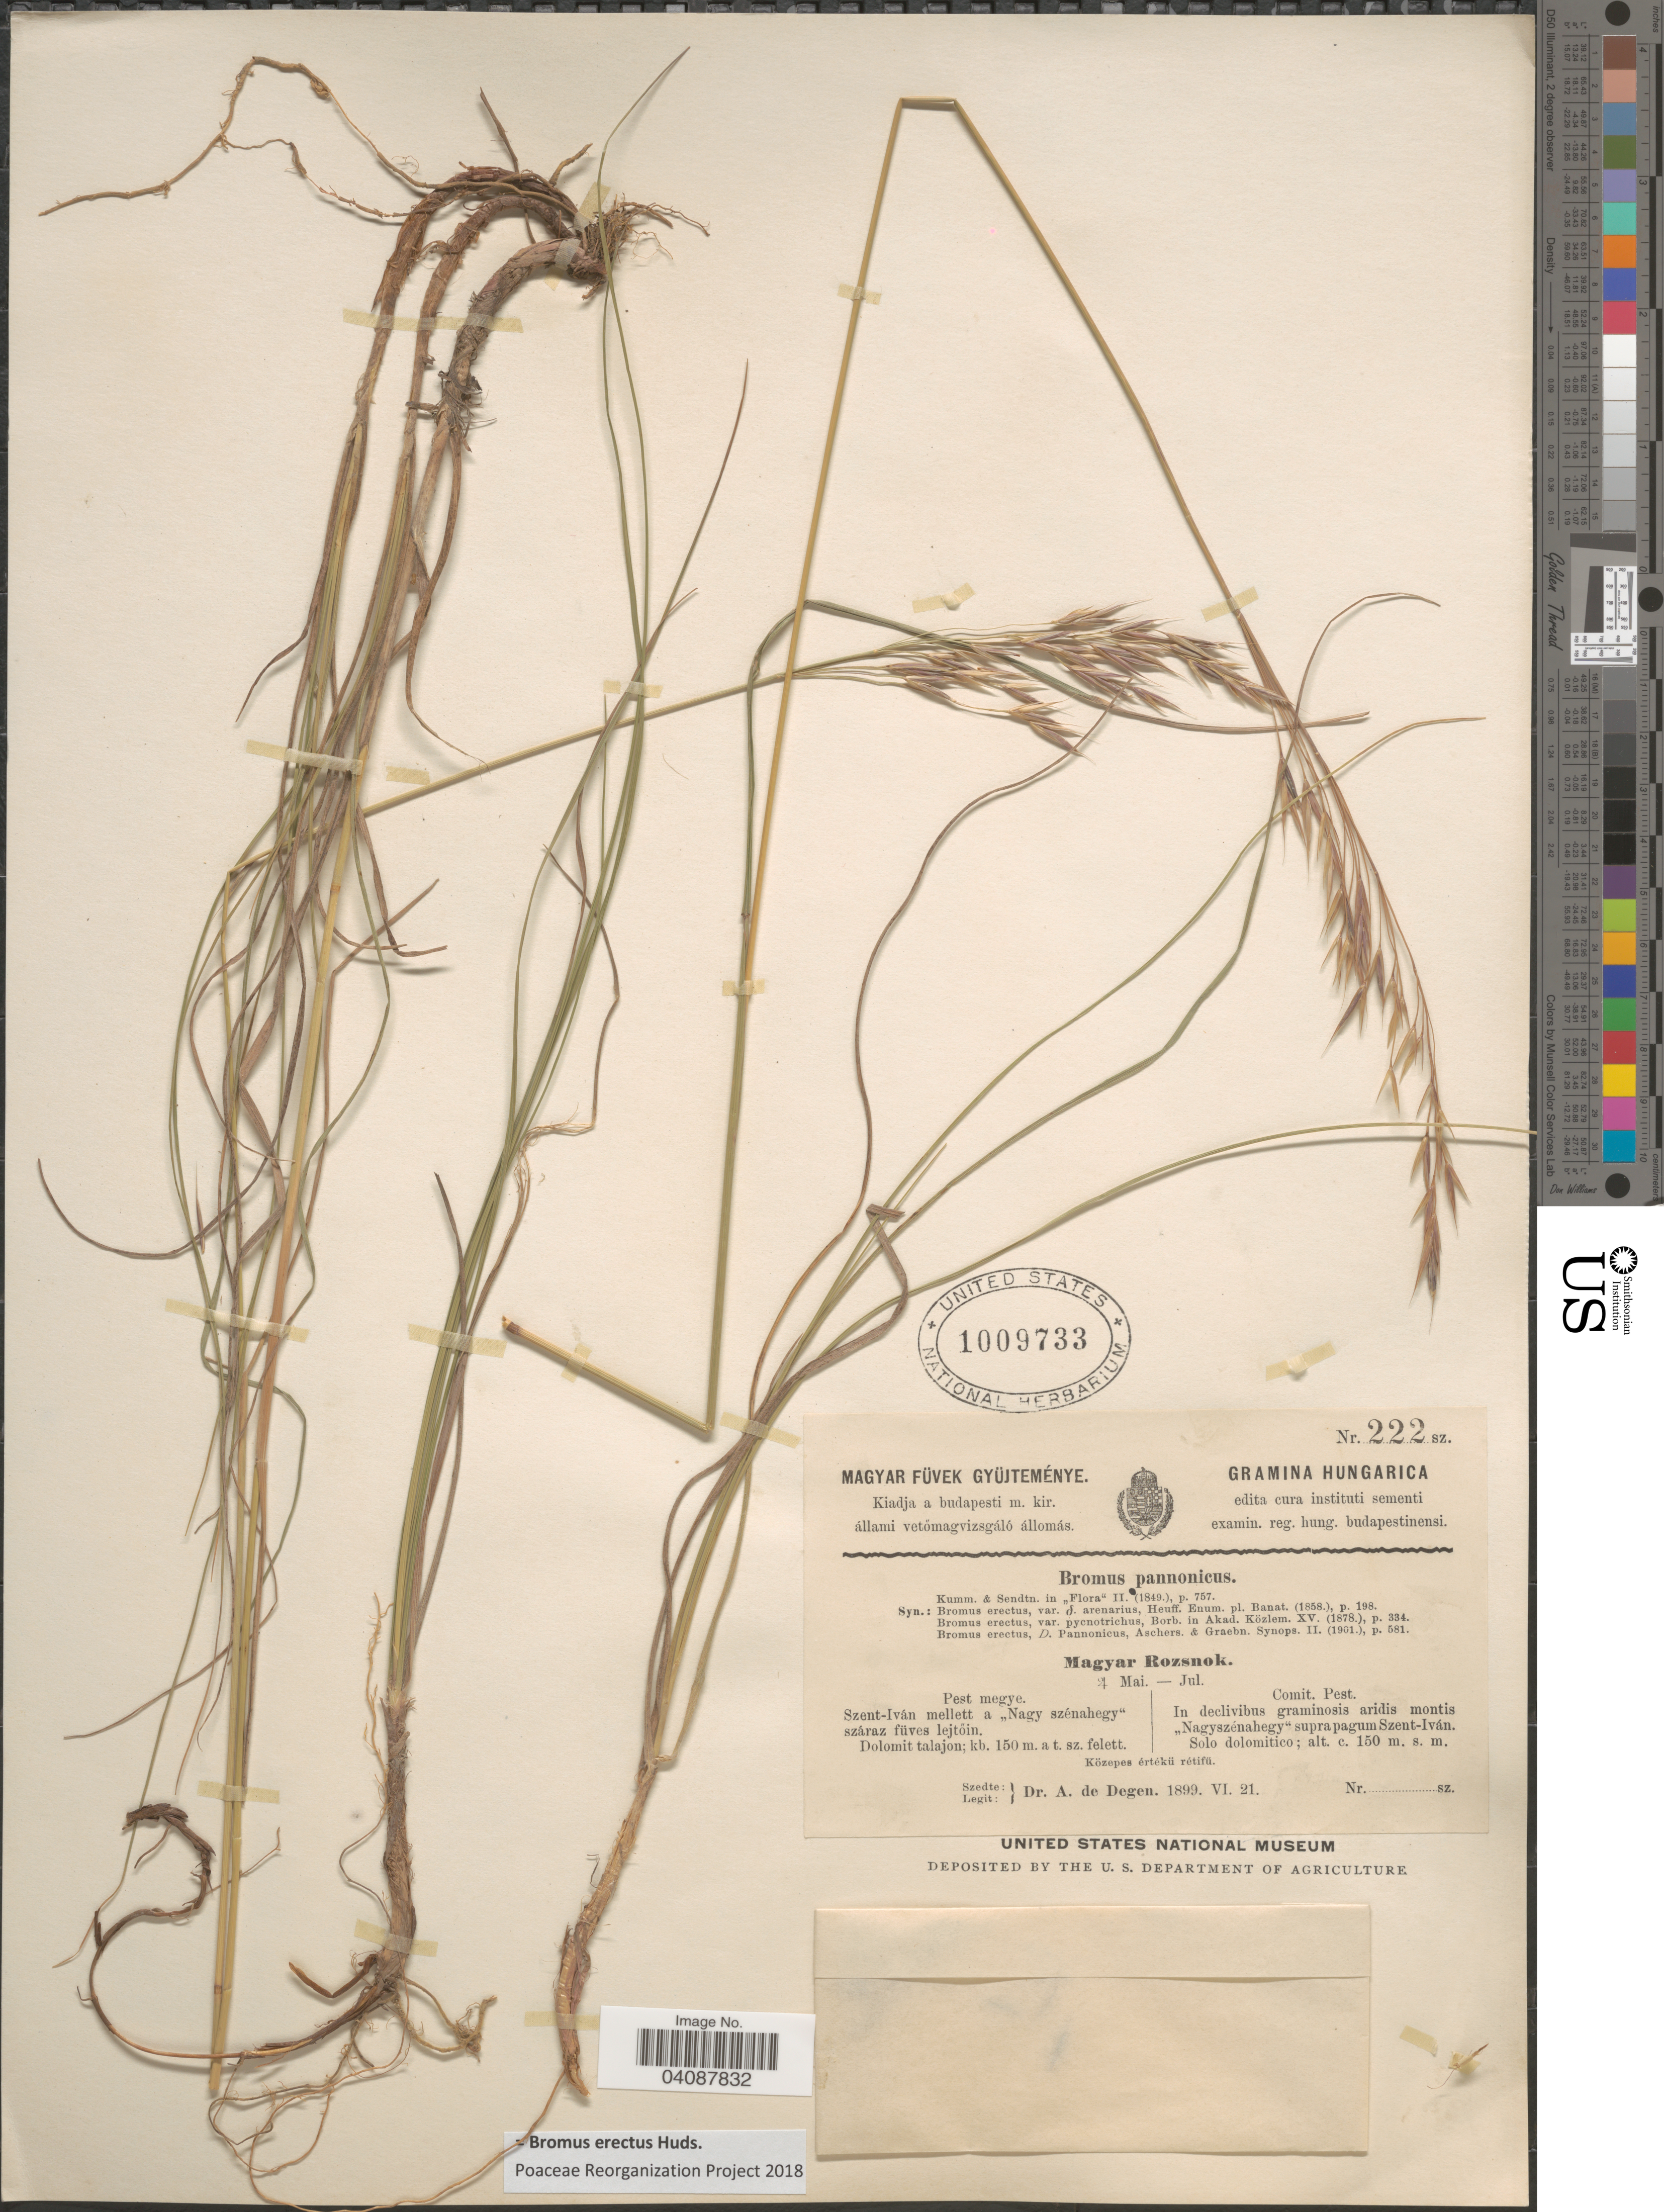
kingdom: Plantae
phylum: Tracheophyta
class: Liliopsida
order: Poales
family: Poaceae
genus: Bromus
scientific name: Bromus erectus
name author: Huds.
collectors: A. Degen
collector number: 222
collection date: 1899-06-21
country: Hungary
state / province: Pest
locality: Comit. Pest. In declivibus graminosis aridis montis "Nagyszenahegy" supra pagum Szent-Iván.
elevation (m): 150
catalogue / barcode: US 1009733